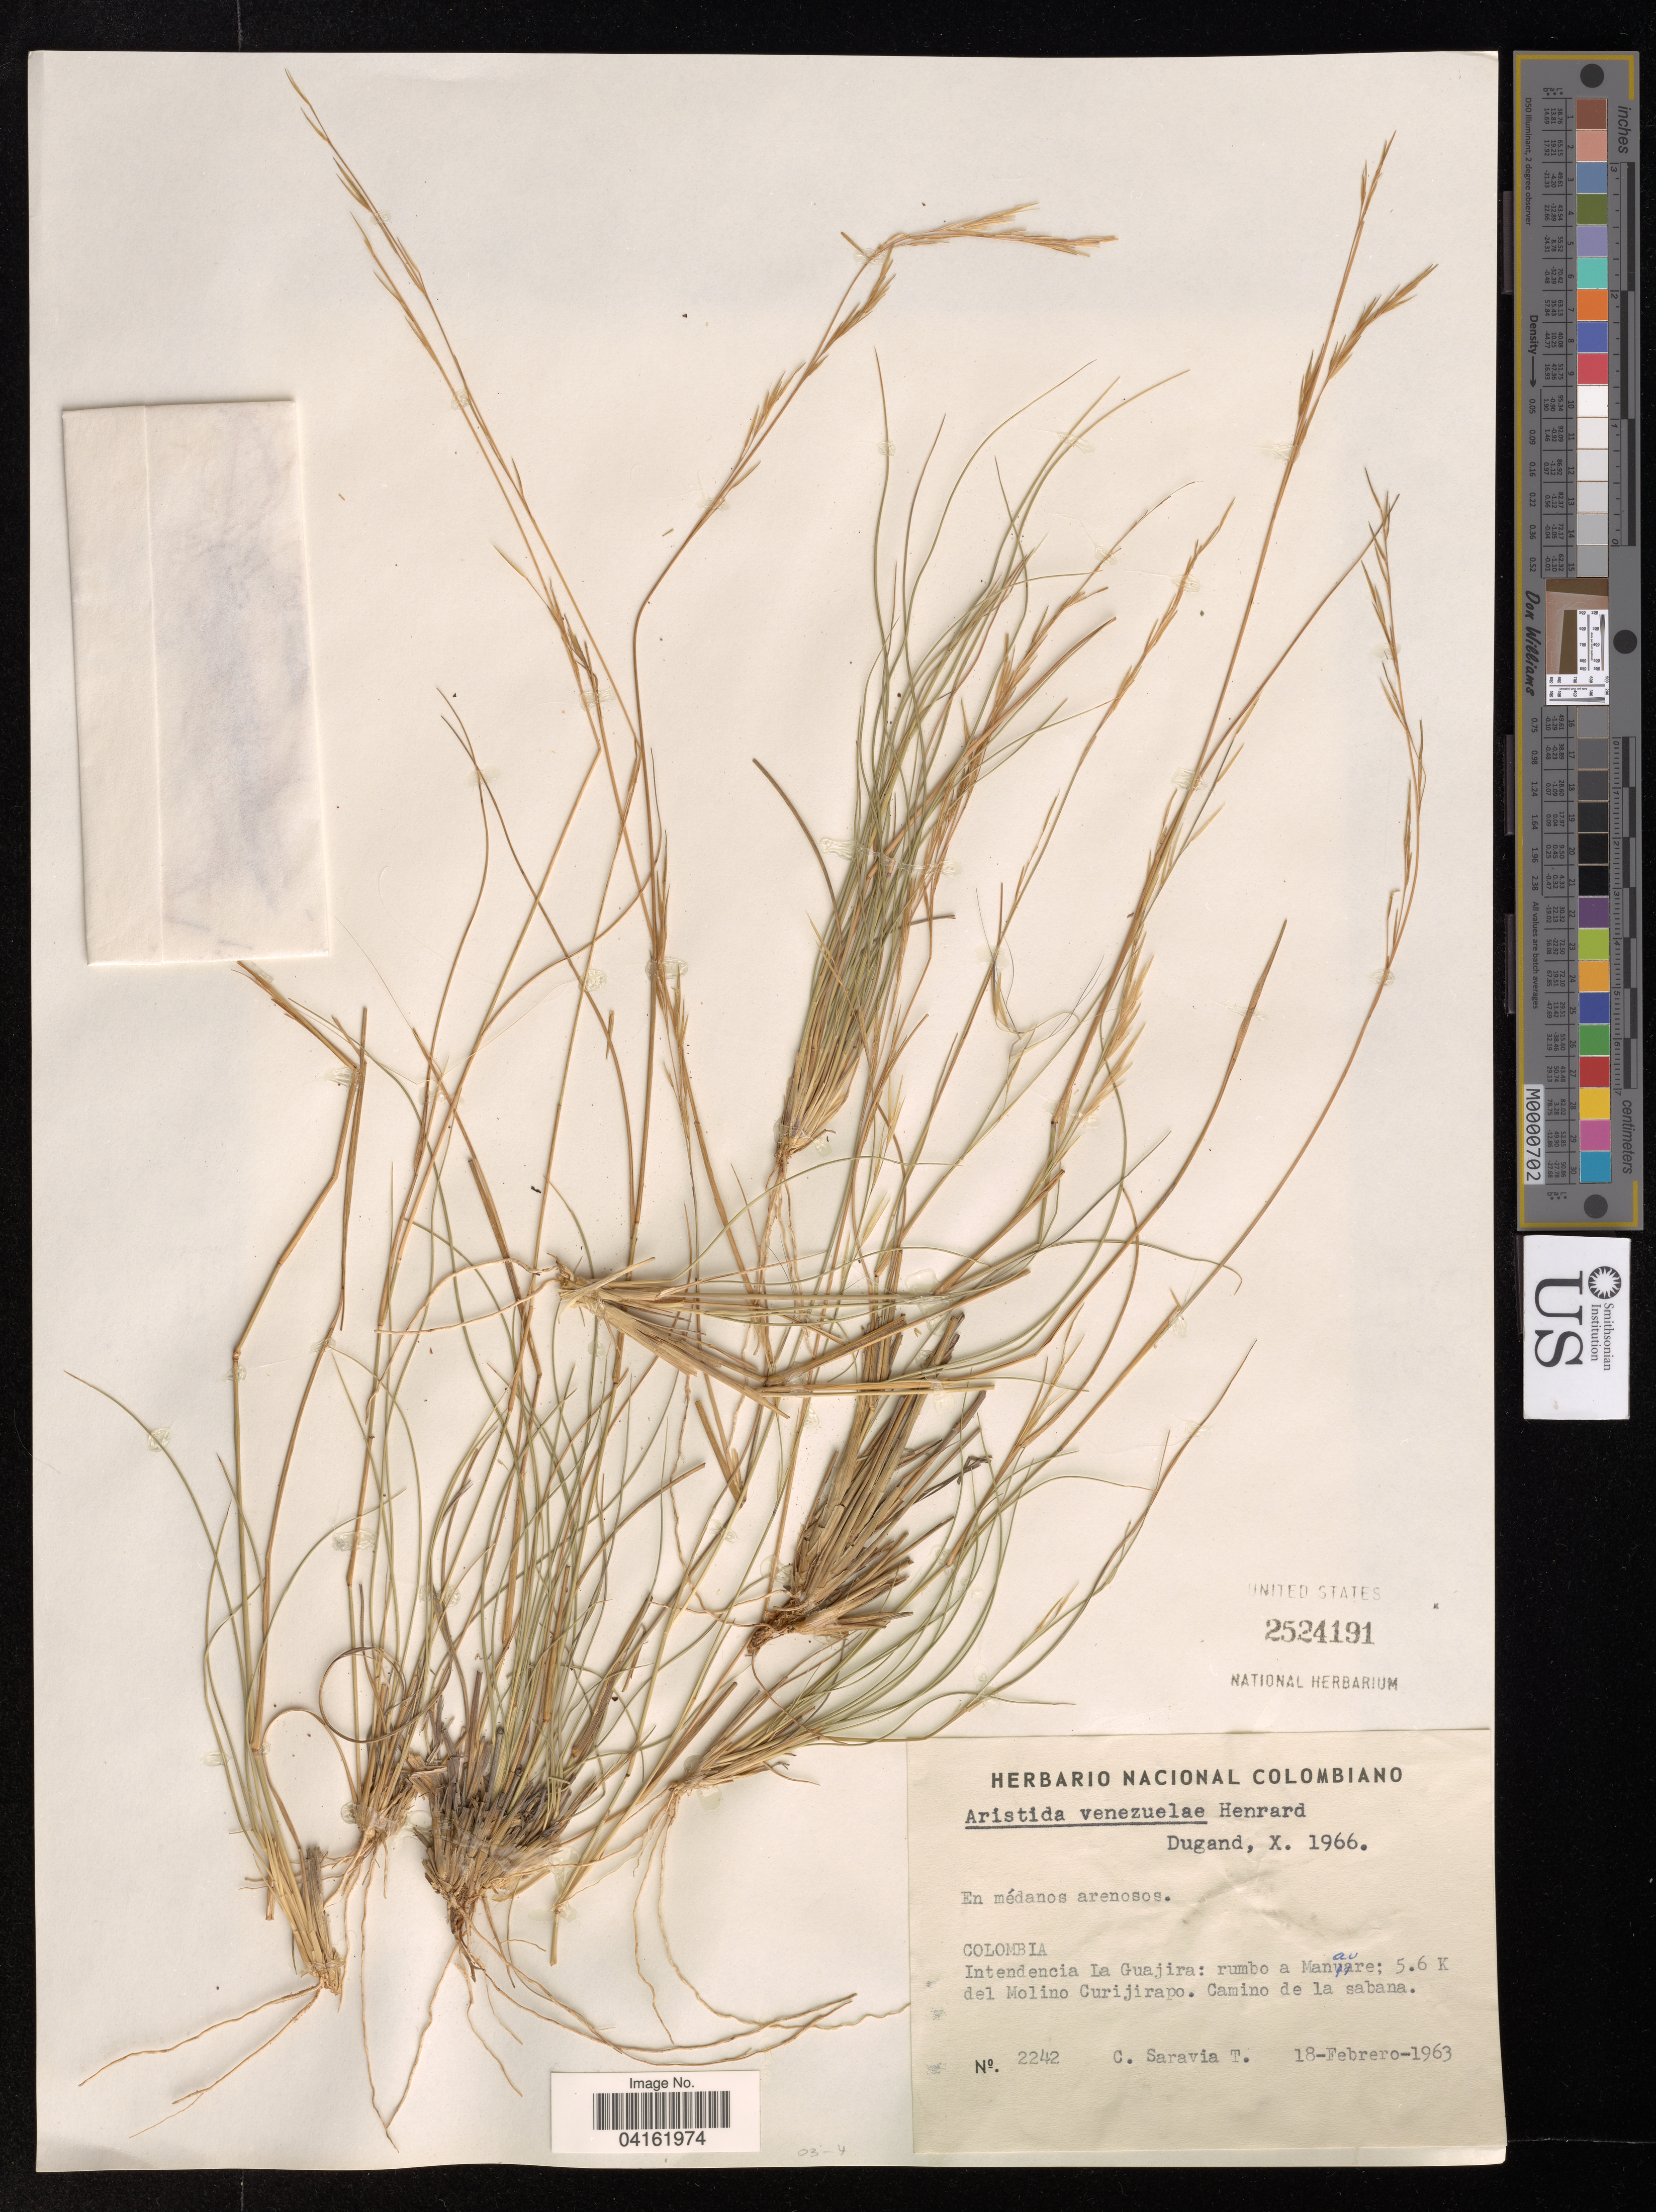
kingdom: Plantae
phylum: Tracheophyta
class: Liliopsida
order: Poales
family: Poaceae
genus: Aristida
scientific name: Aristida venesuelae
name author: Henr.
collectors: C. Saravia T.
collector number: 2242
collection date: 1963-02-18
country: Colombia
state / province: La Guajira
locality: Rumbo a Manaure; 5.6 K del Molino Curijirapo.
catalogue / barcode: US 2524191